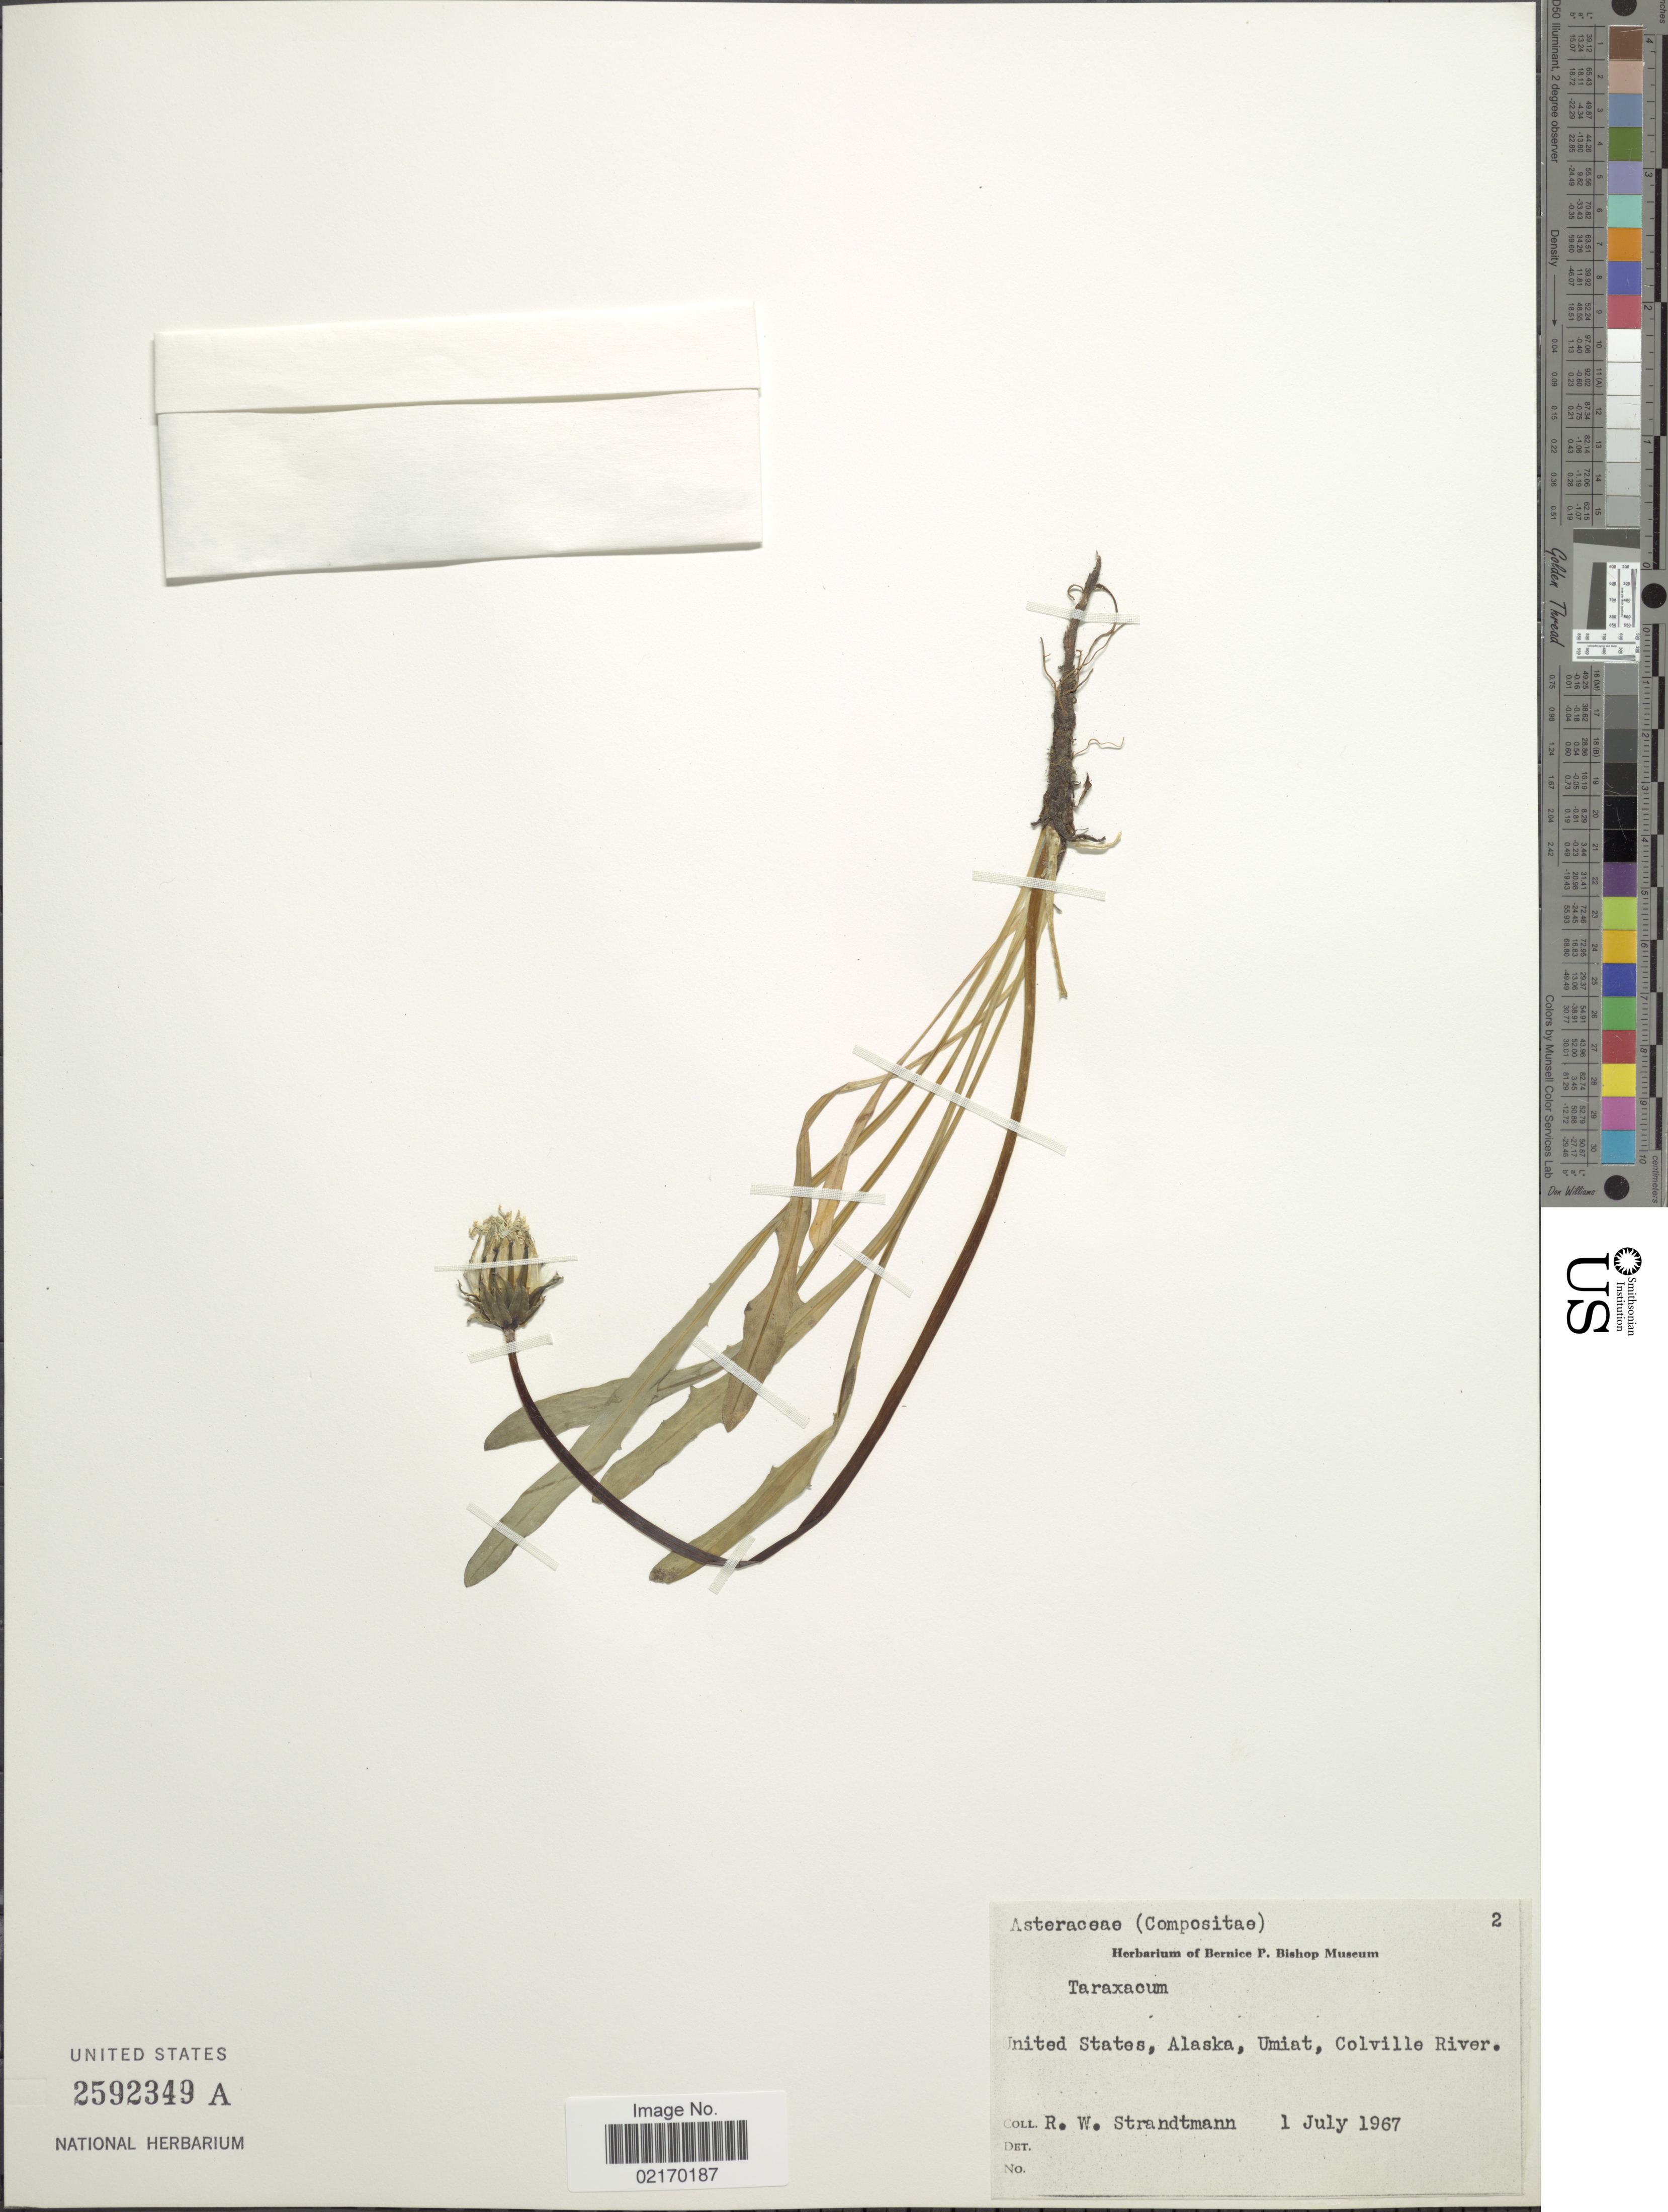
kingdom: Plantae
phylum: Tracheophyta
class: Magnoliopsida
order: Asterales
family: Asteraceae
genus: Taraxacum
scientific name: Taraxacum sp.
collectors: R. Strandtmann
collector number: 2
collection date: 1967-07-01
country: United States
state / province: Alaska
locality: Umiat, Colville River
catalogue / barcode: US 2592349A